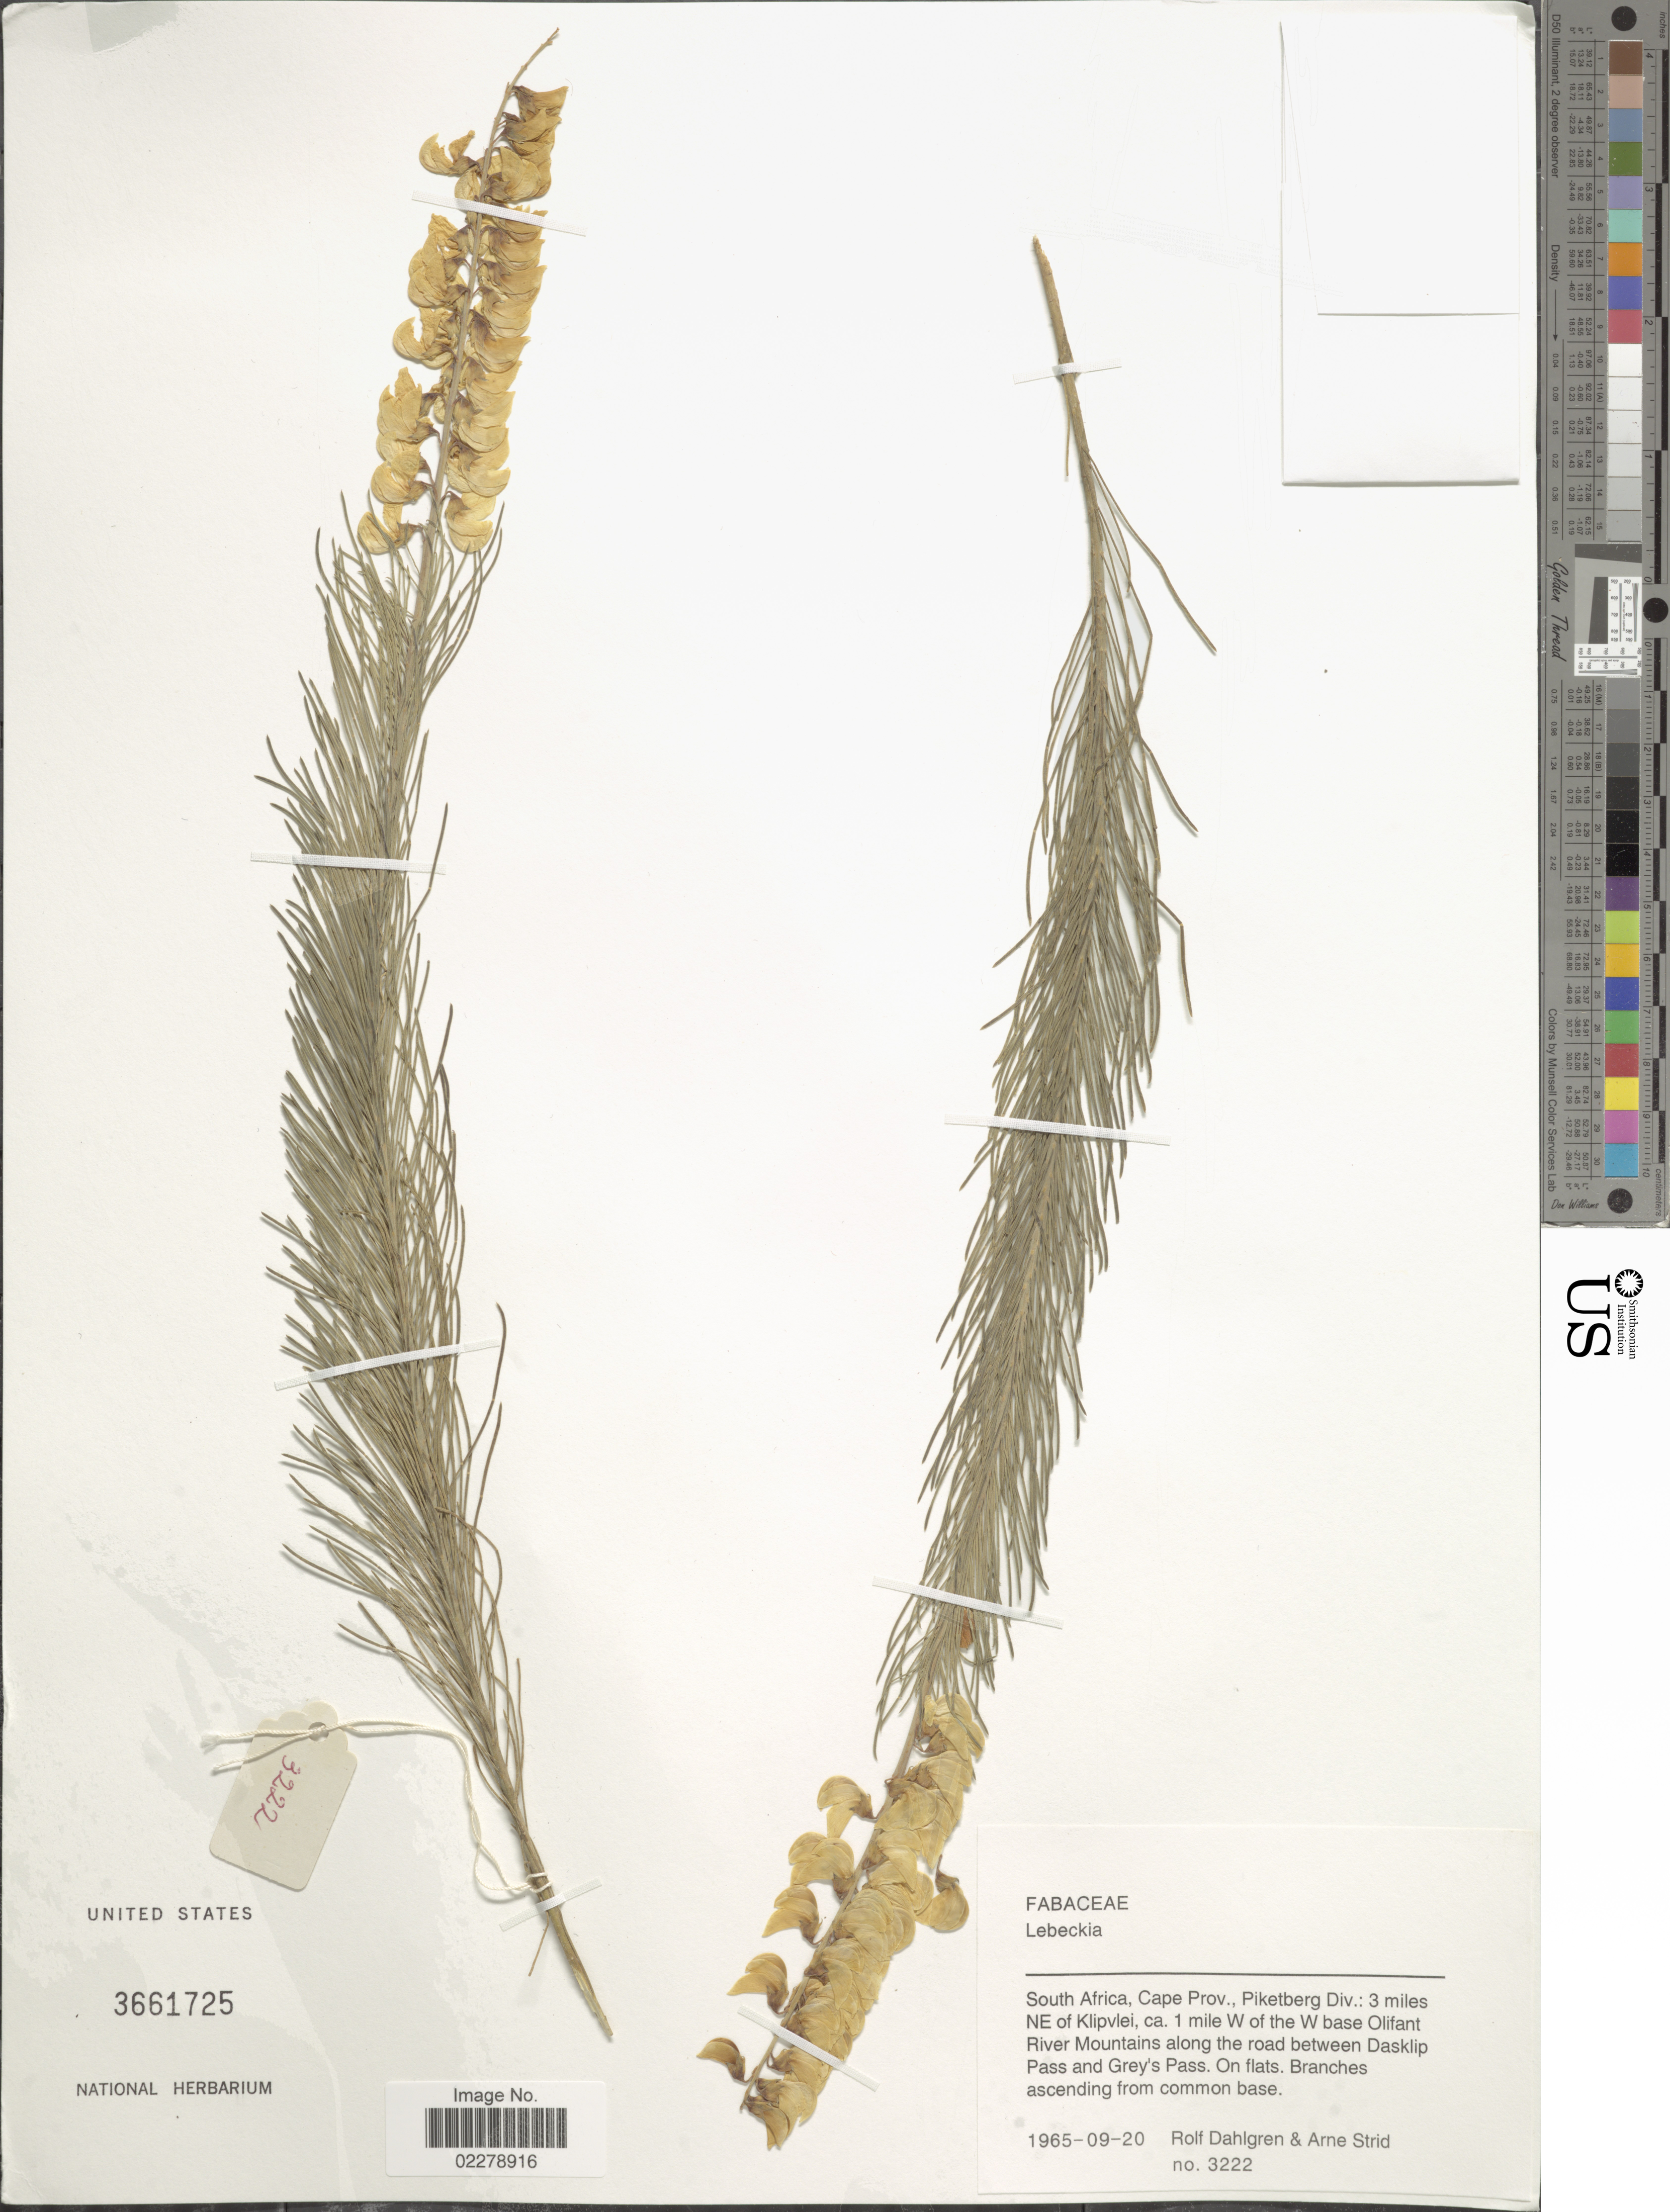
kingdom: Plantae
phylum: Tracheophyta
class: Magnoliopsida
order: Fabales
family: Fabaceae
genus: Lebeckia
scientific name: Lebeckia sp.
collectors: R. Dahlgren & A. Strid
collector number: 3222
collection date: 1965-09-20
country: South Africa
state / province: Western Cape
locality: South Africa, Cape Prov., Piketberg Div.: 3 miles NE of Klipvlei, ca. 1 mile W of the W base Olifant River Mountains along the road between Dasklip Pass and Grey's Pass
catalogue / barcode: US 3661725